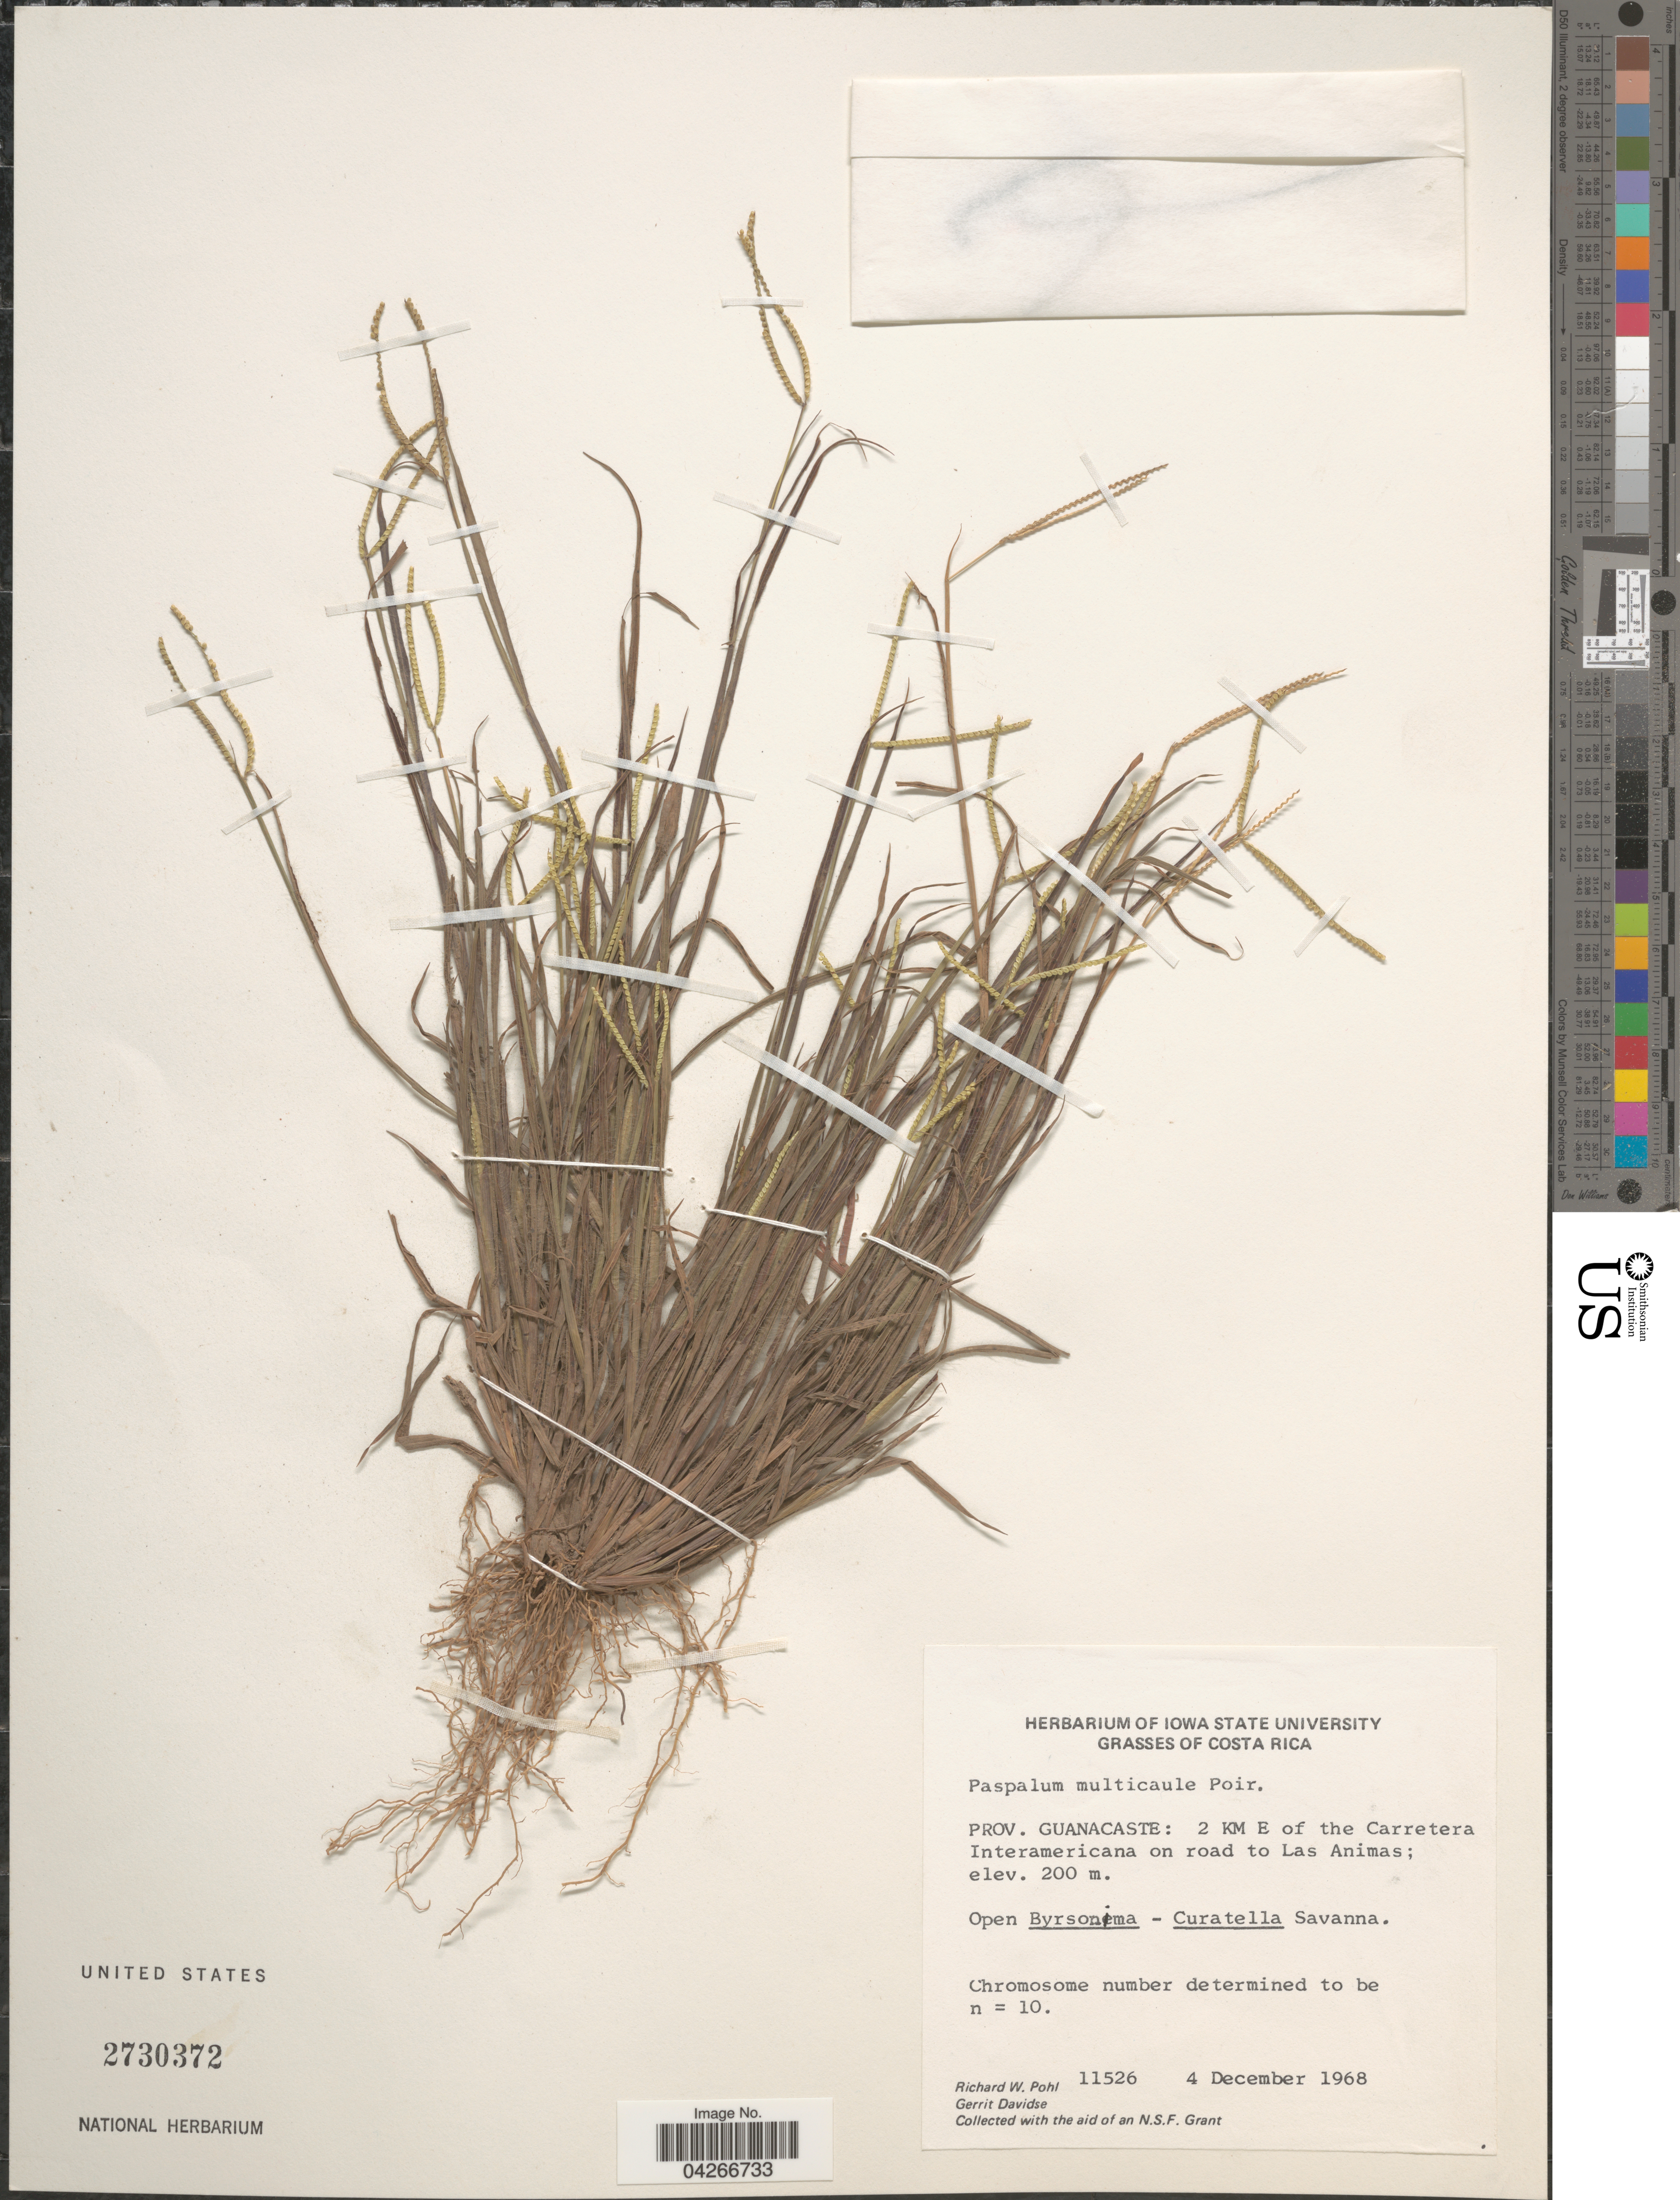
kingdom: Plantae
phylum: Tracheophyta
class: Liliopsida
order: Poales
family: Poaceae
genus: Paspalum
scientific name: Paspalum multicaule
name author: Poir. in Lam.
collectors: R. W. Pohl & G. Davidse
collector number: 11526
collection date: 1968-12-04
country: Costa Rica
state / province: Guanacaste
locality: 2 KM E of the Carretera Interamericana on road to Las Animas.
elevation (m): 200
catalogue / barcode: US 2730372